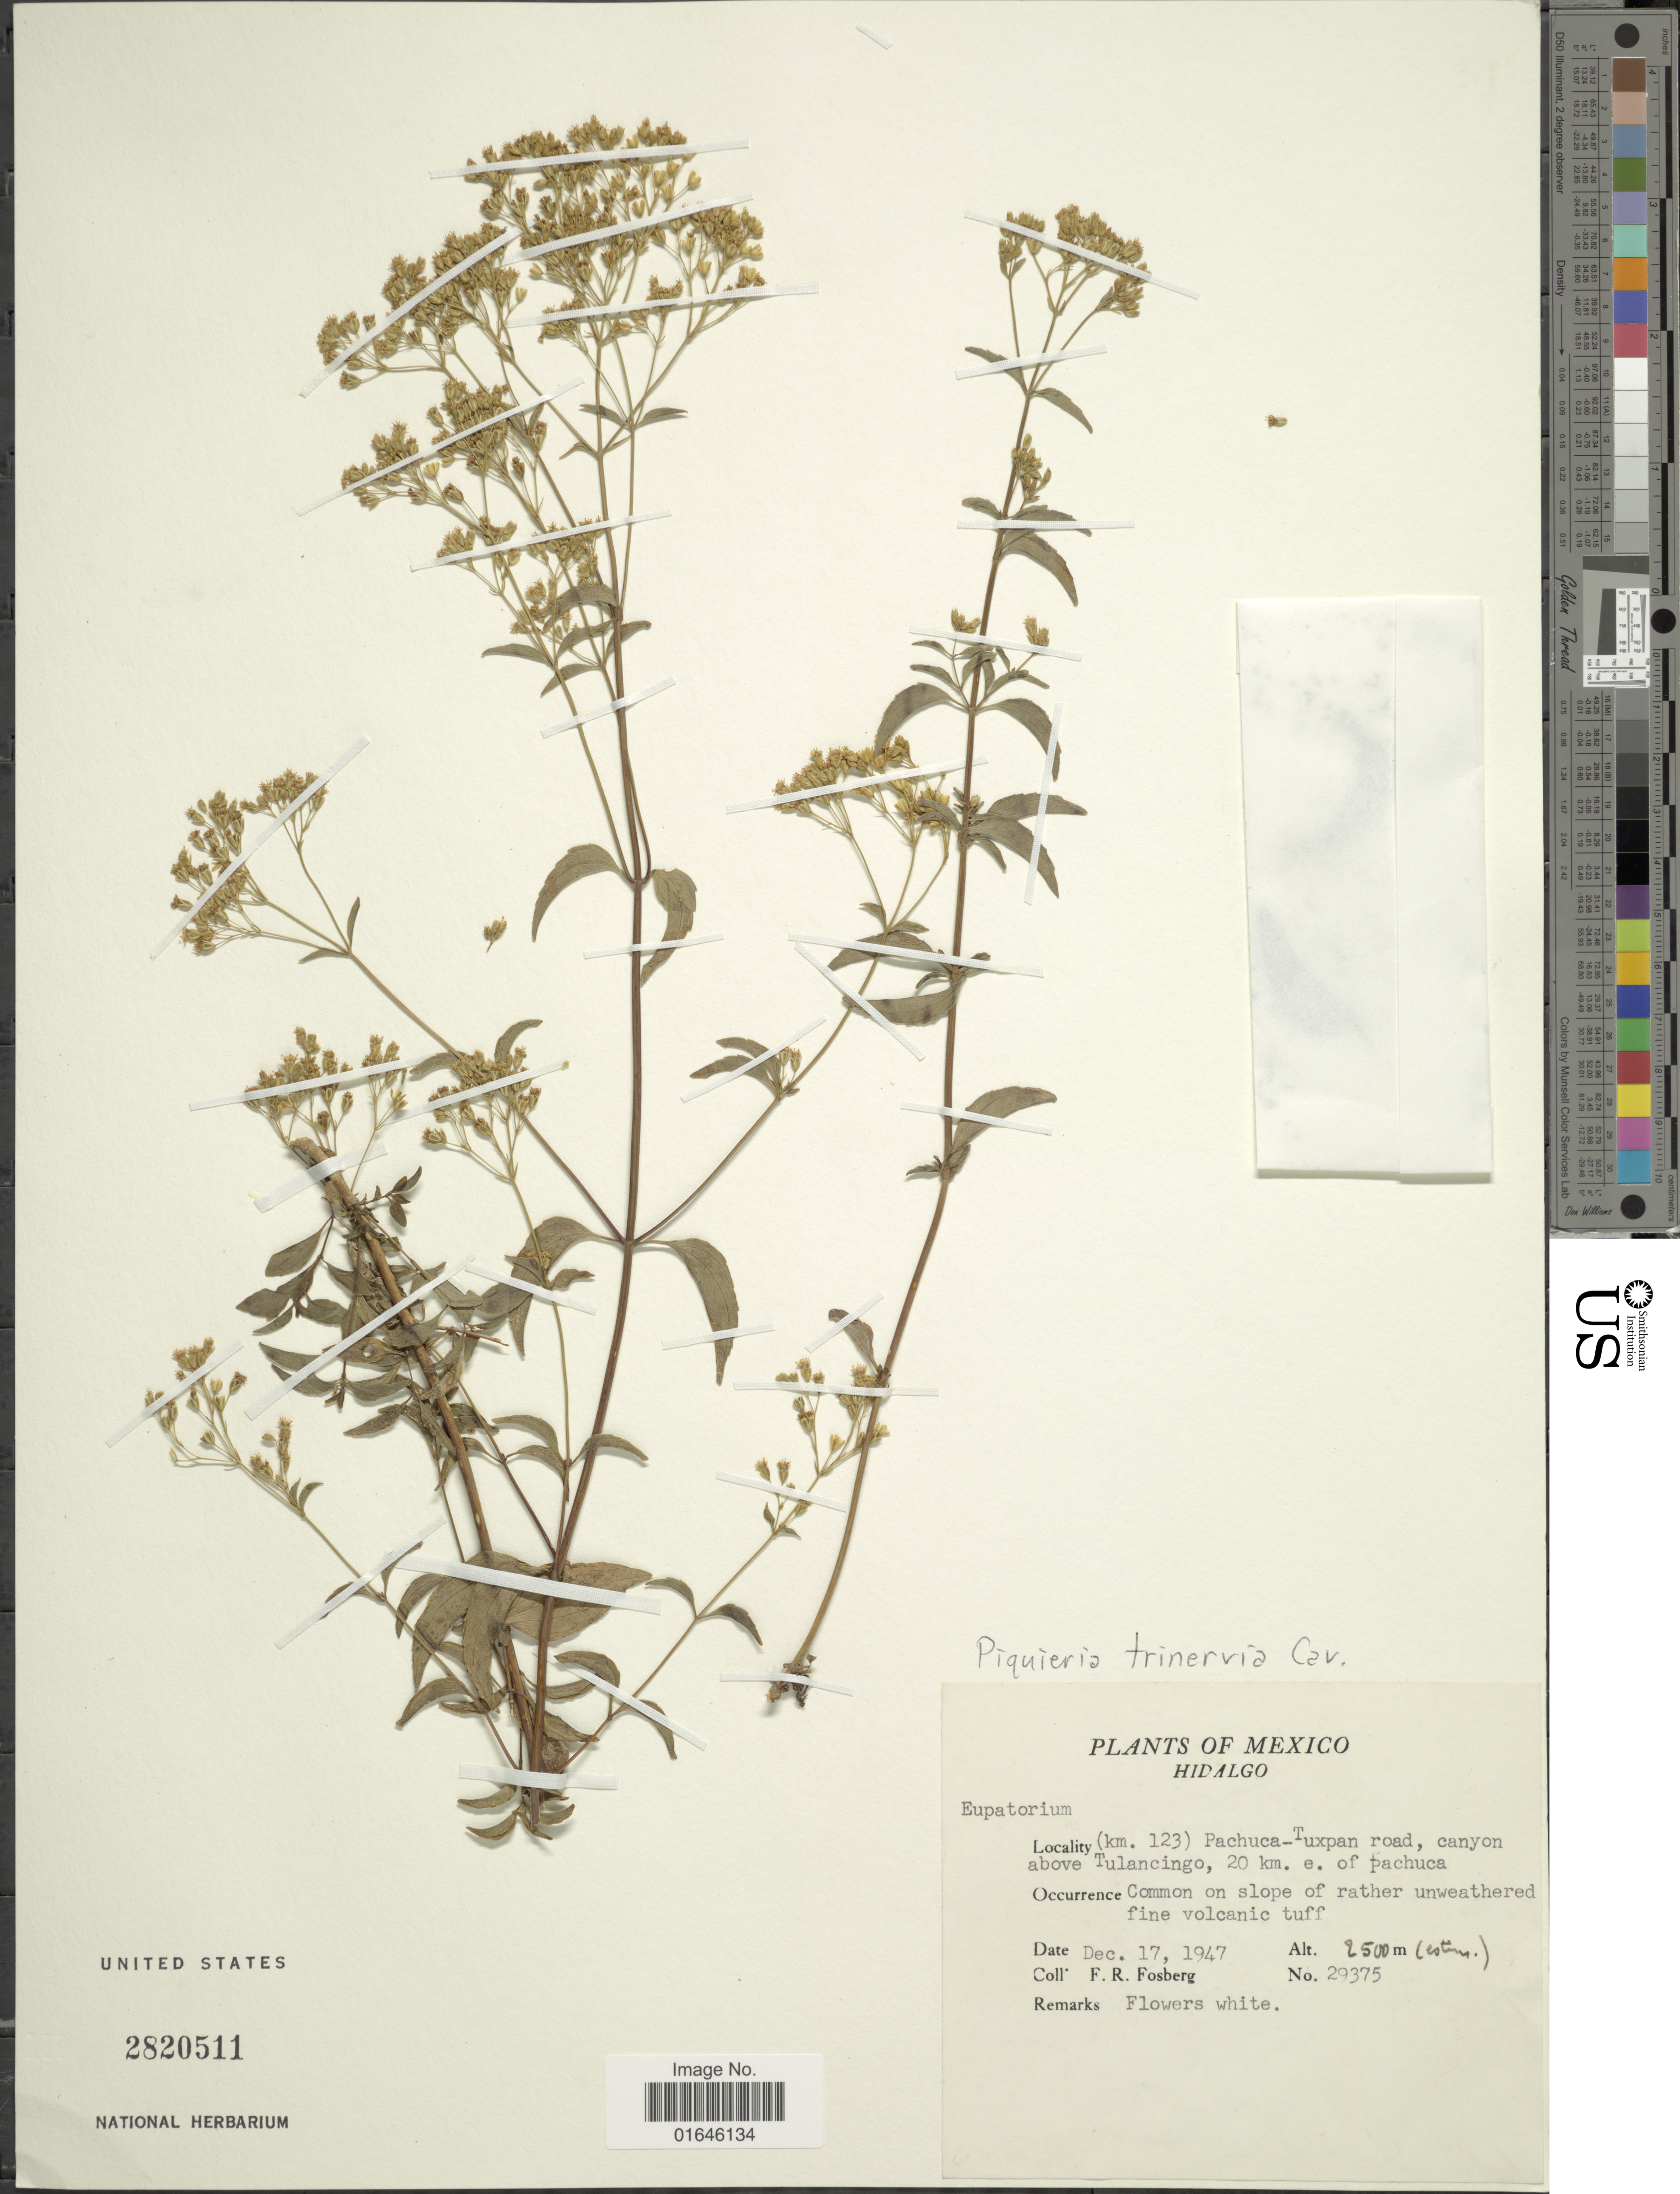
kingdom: Plantae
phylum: Tracheophyta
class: Magnoliopsida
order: Asterales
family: Asteraceae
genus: Piqueria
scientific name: Piqueria trinervia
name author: Cav.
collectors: F. R. Fosberg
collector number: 29375*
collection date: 1947-12-17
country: Mexico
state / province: Hidalgo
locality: (Km. 123) Pachuca-Tuxpan road, canyon above Tulancingo, 20 km. e. of Pachuca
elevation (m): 2500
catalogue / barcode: US 2820511